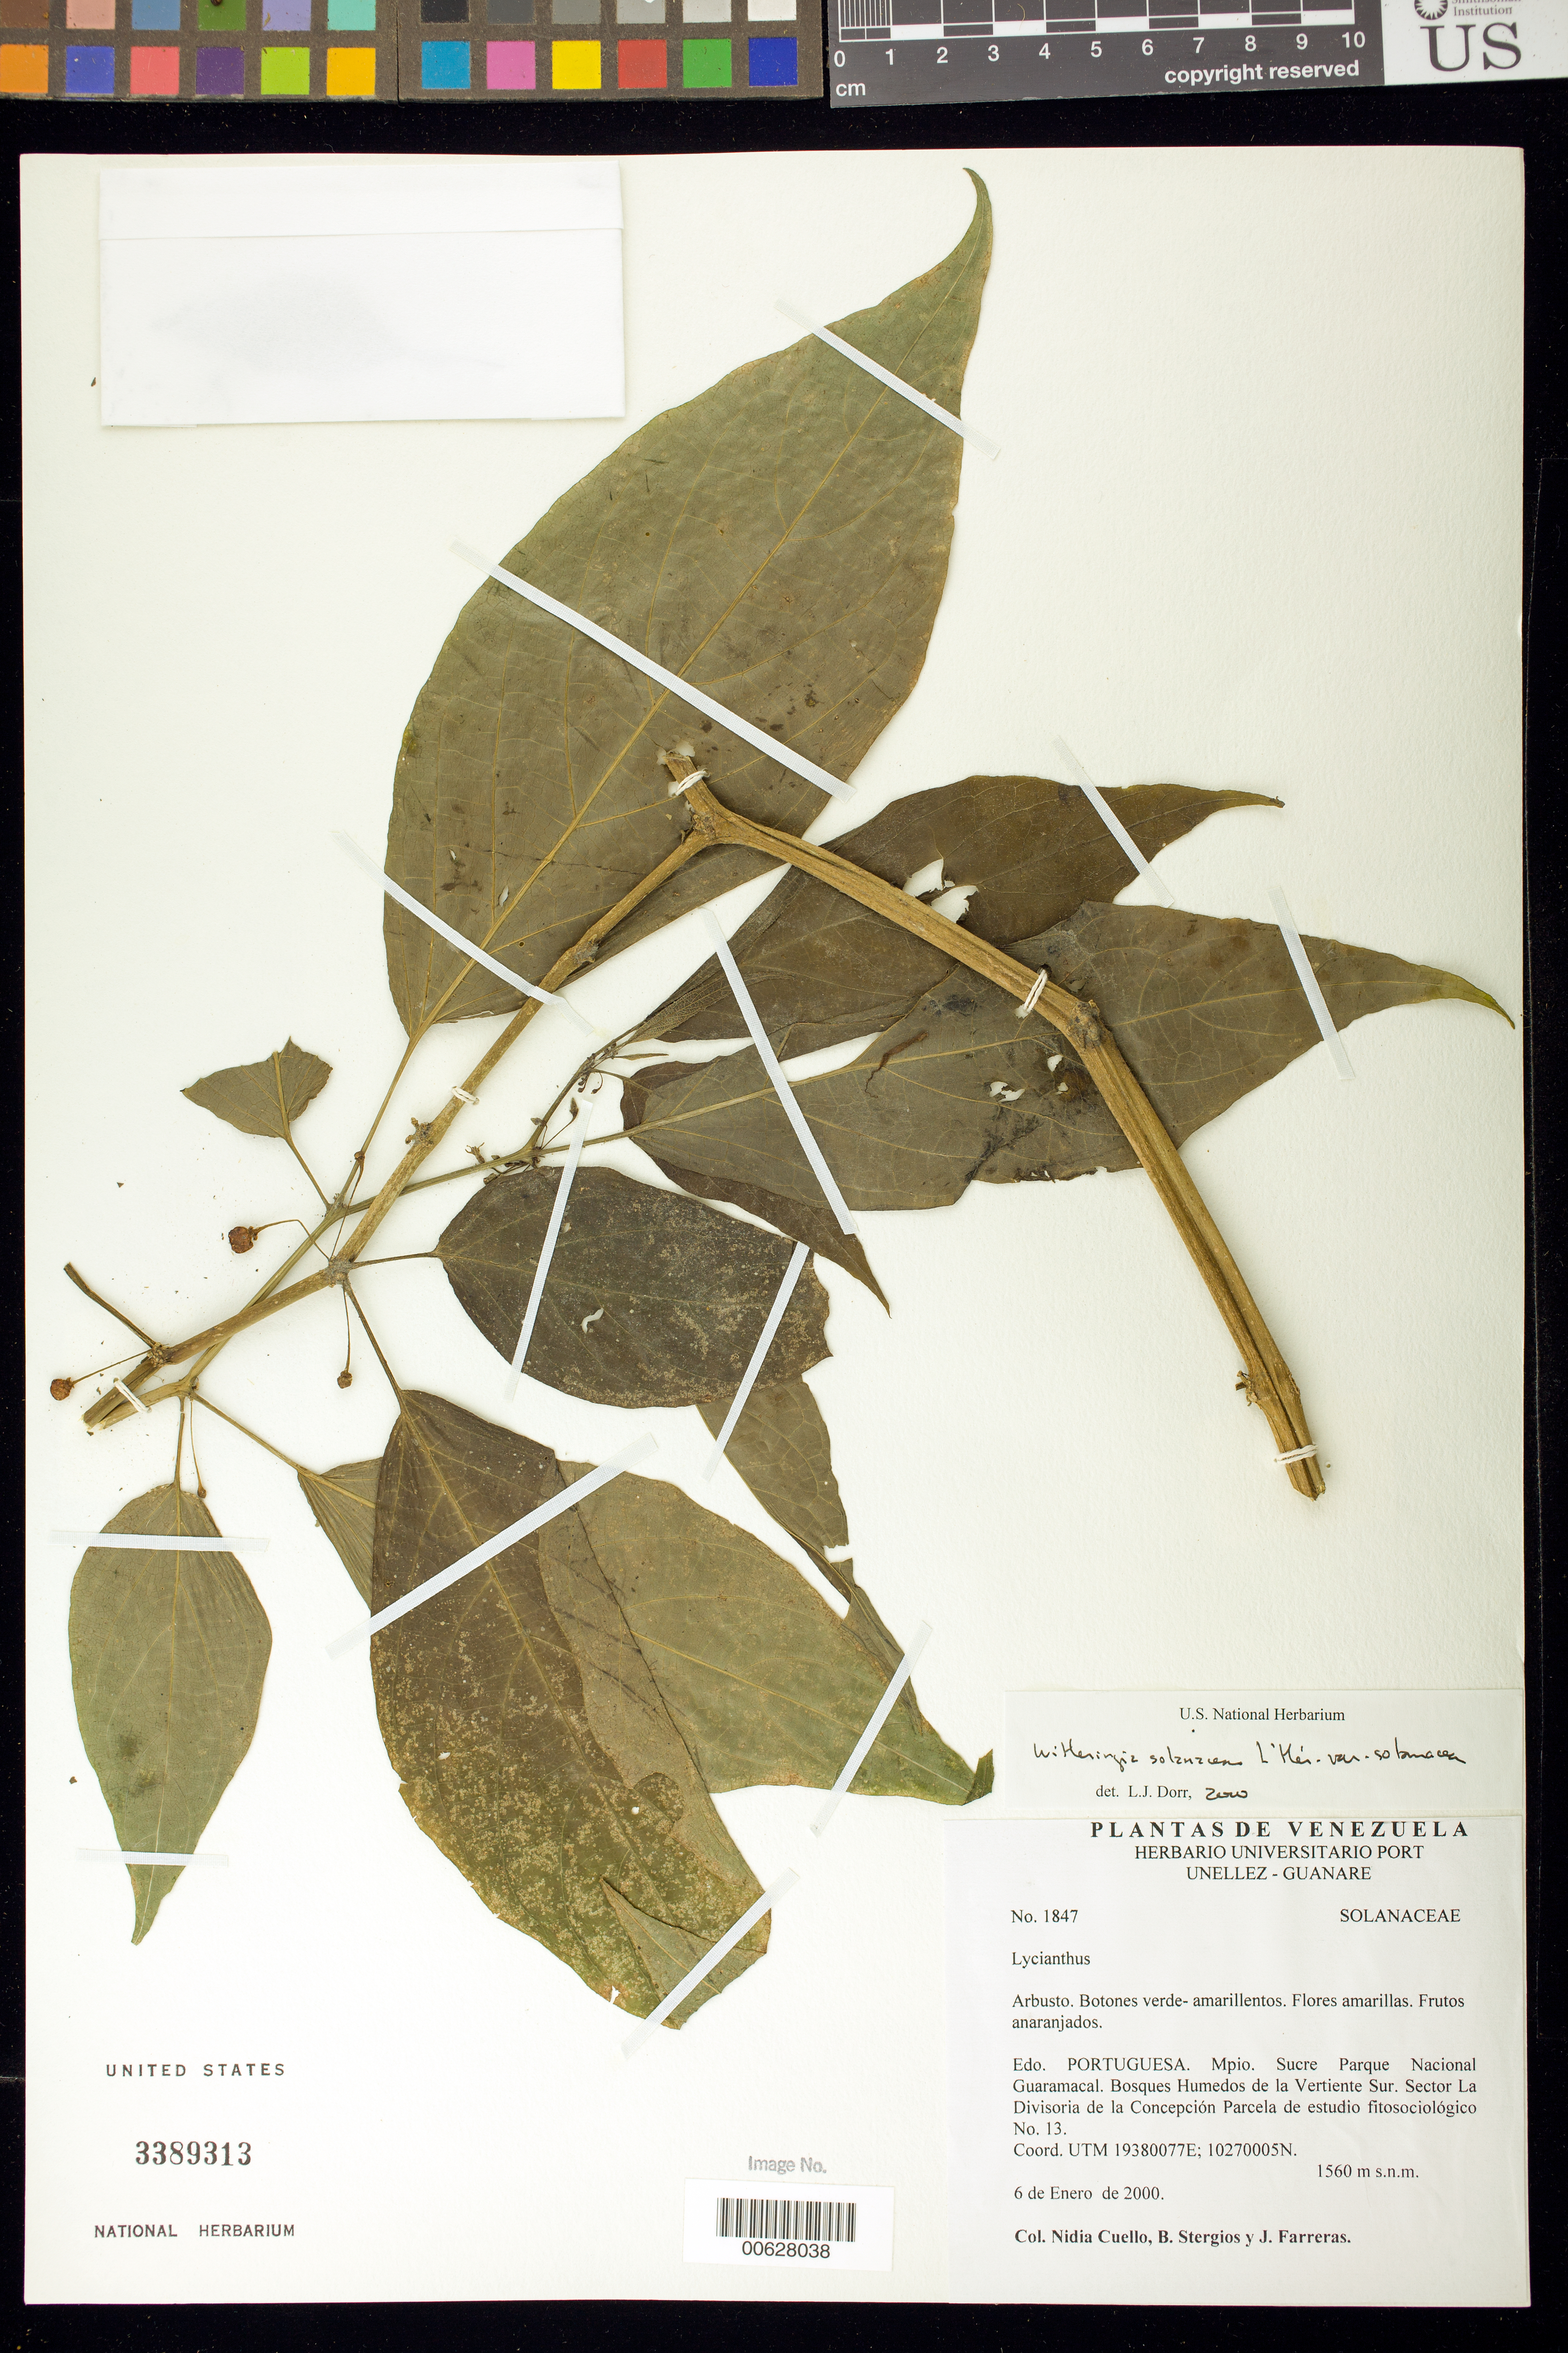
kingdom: Plantae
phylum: Tracheophyta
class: Magnoliopsida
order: Solanales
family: Solanaceae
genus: Witheringia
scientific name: Witheringia solanacea var. solanacea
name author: L'Hér.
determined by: Dorr, L. J., (BOT), Smithsonian Institution - National Museum of Natural History (UNITED STATES)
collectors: N. L. Cuello, B. G. Stergios & J. Farreras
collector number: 1847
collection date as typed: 06 Jan 2000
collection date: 2000-01-06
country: Venezuela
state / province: Portuguesa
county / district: Sucre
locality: Parque Nacional Guaramacal. Sector La Divisoria de la Concepción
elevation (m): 1560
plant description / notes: PORT, US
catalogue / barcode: US 3389313